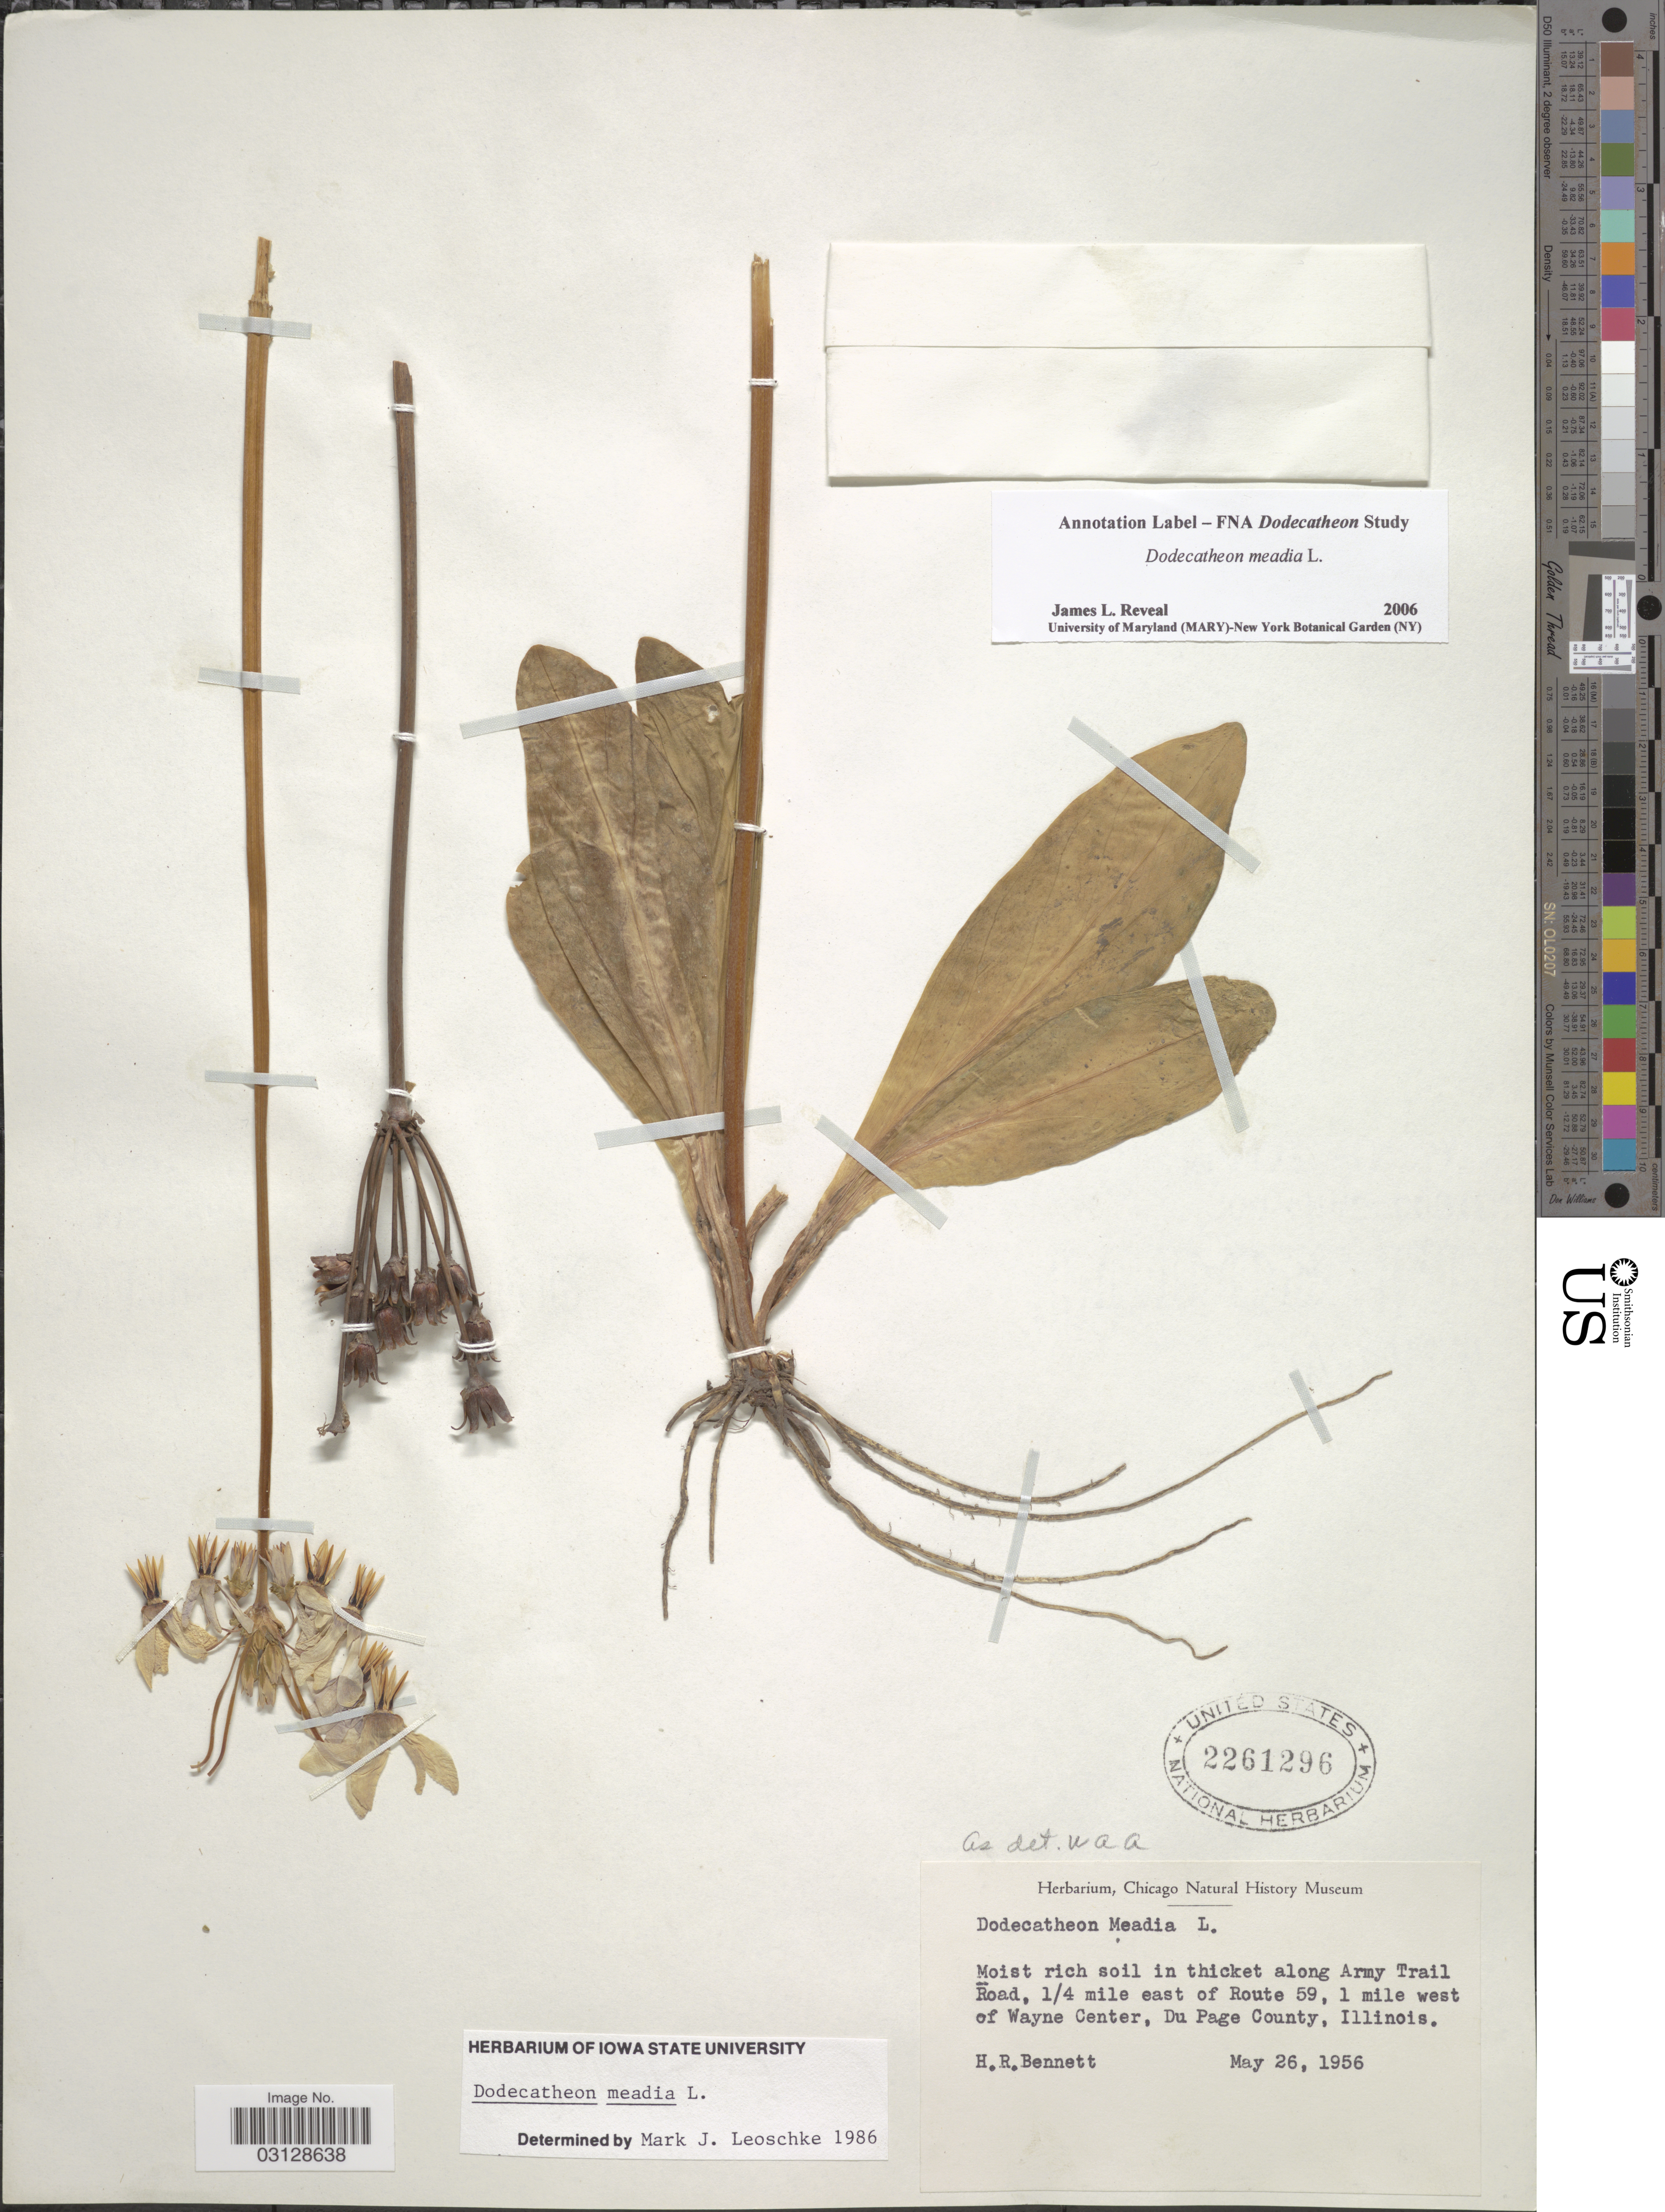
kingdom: Plantae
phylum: Tracheophyta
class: Magnoliopsida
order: Ericales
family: Primulaceae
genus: Dodecatheon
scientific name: Dodecatheon meadia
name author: L.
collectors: H. R. Bennett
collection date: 1956-05-26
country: United States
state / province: Illinois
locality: Along Army Trail Road, 1/4 mile east of Route 59, 1 mile west of Wayne Center, Du Page County.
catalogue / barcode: US 2261296